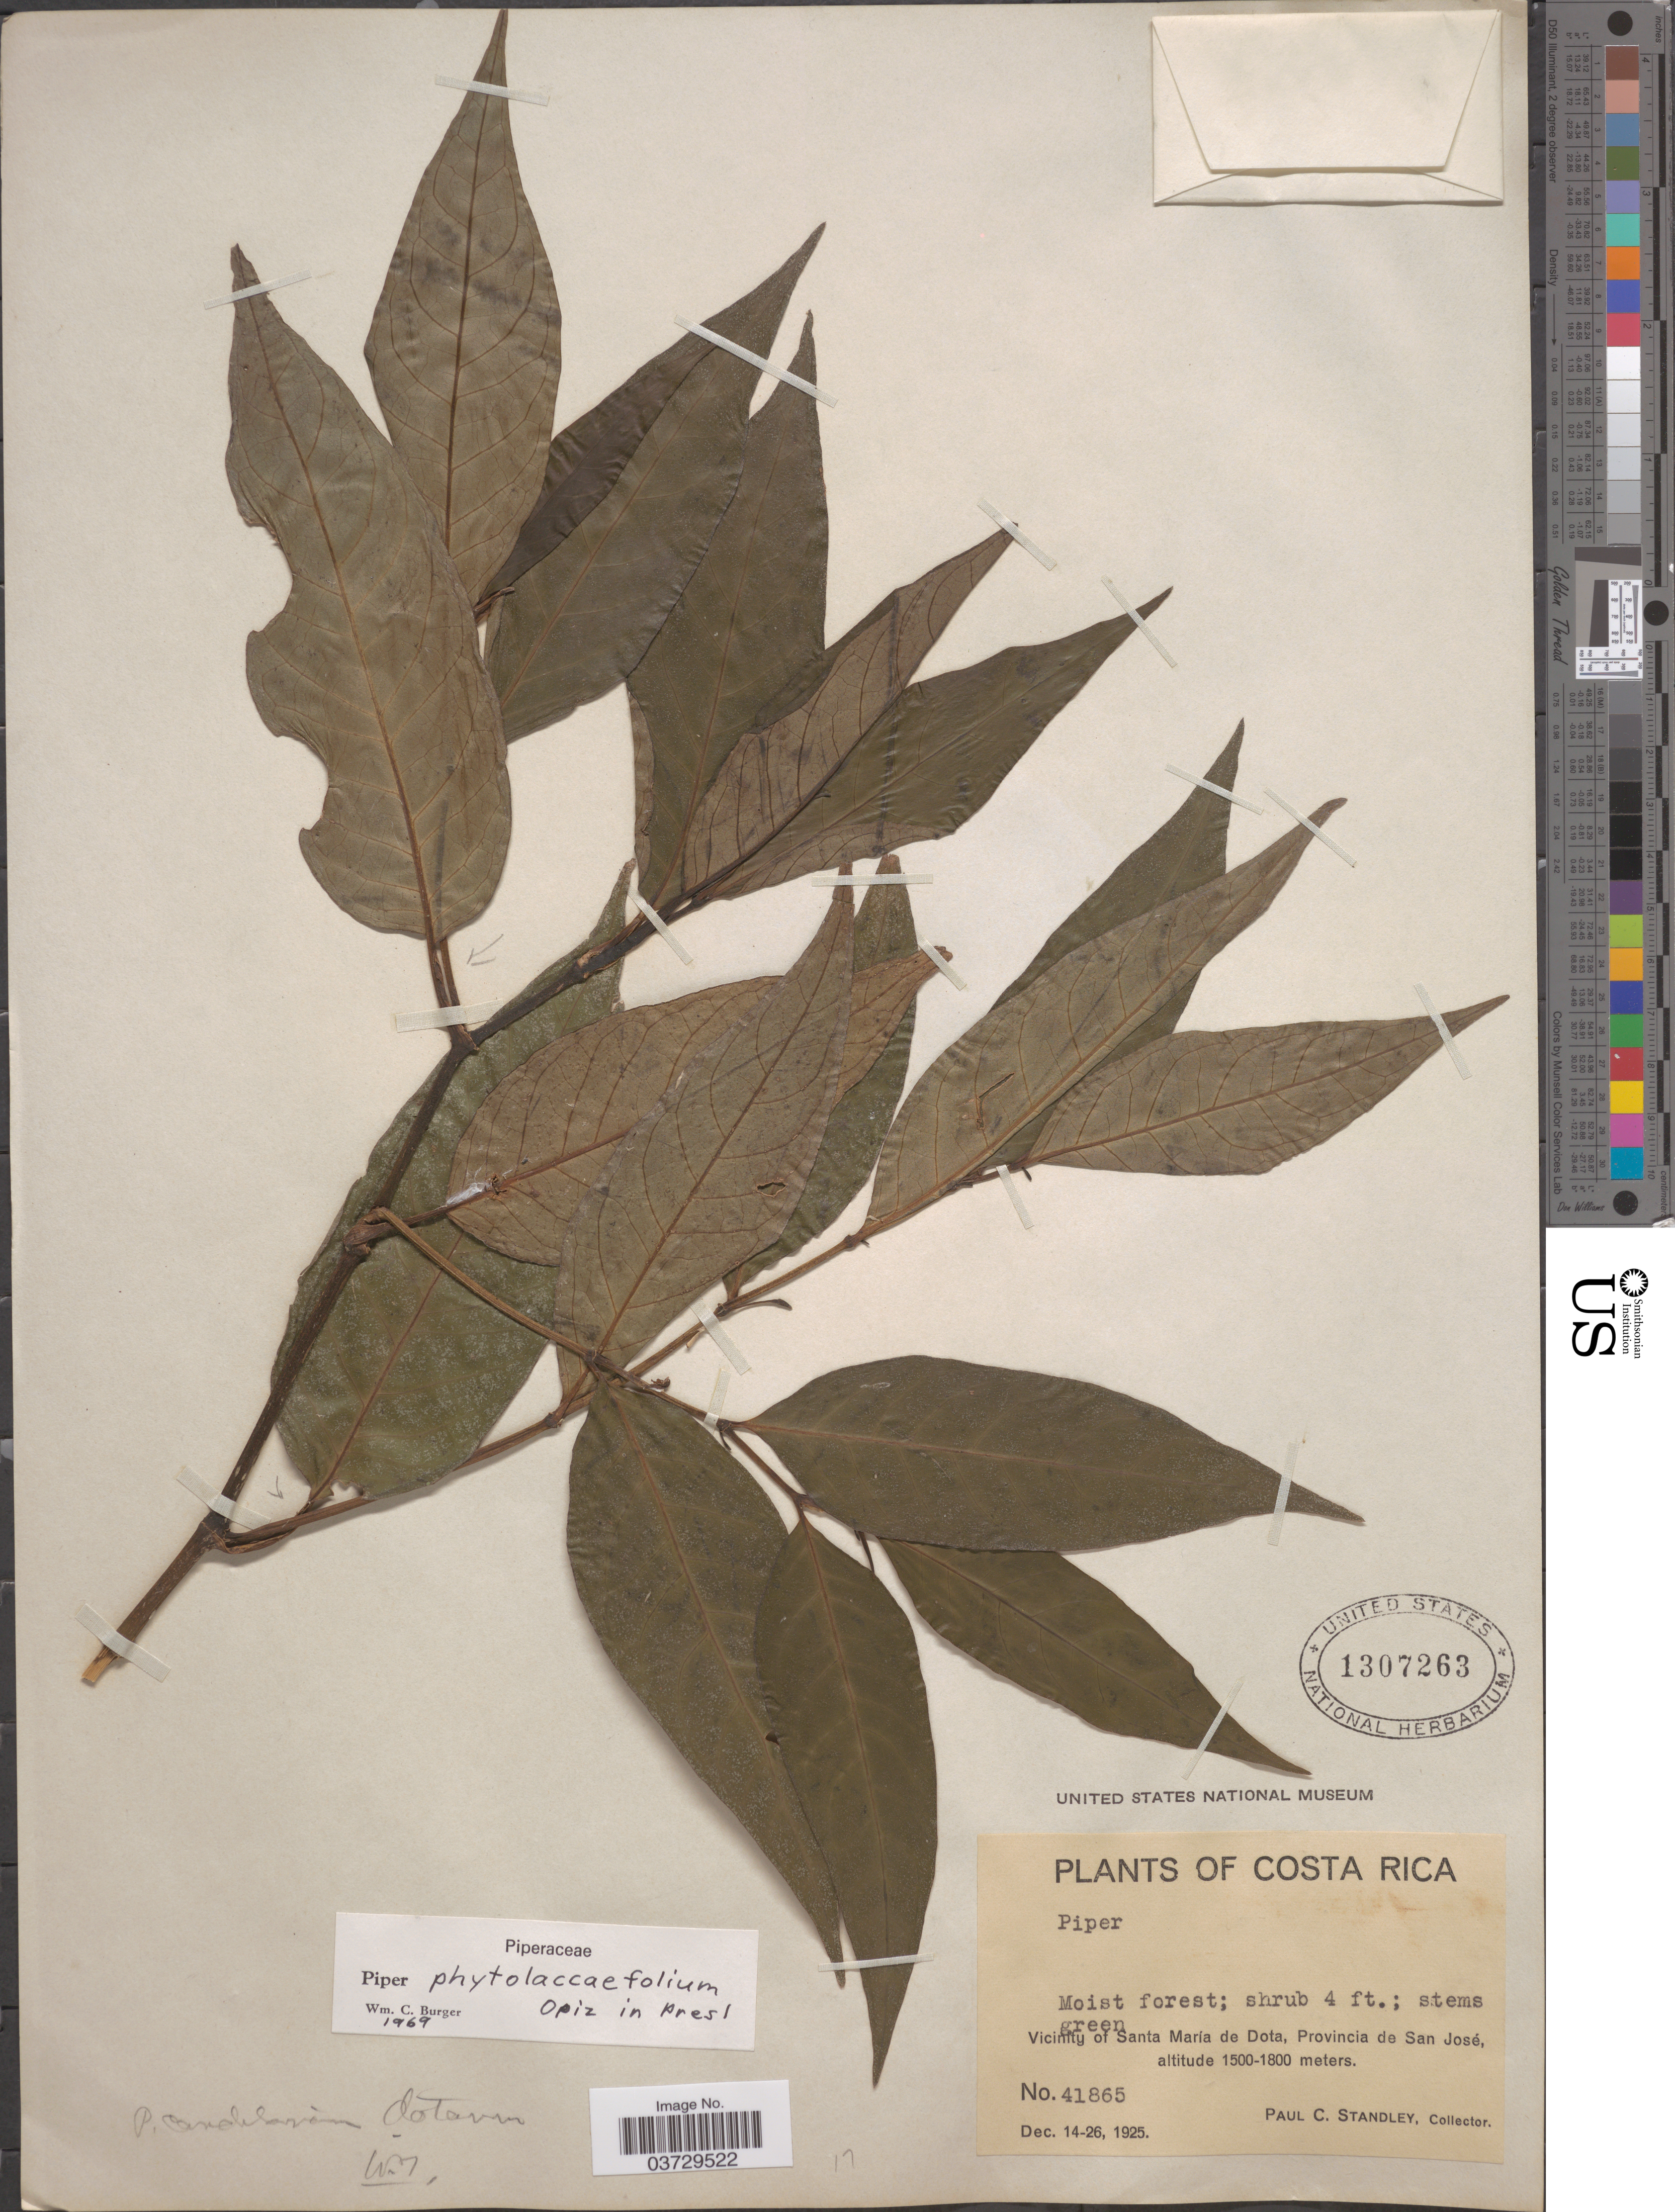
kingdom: Plantae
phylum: Tracheophyta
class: Magnoliopsida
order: Piperales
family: Piperaceae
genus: Piper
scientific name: Piper phytolaccifolium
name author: Opiz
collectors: P. C. Standley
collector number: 41865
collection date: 1925-12-14/1925-12-26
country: Costa Rica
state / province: San José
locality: Vicinity of Santa María de Dota.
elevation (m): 1500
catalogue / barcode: US 1307263